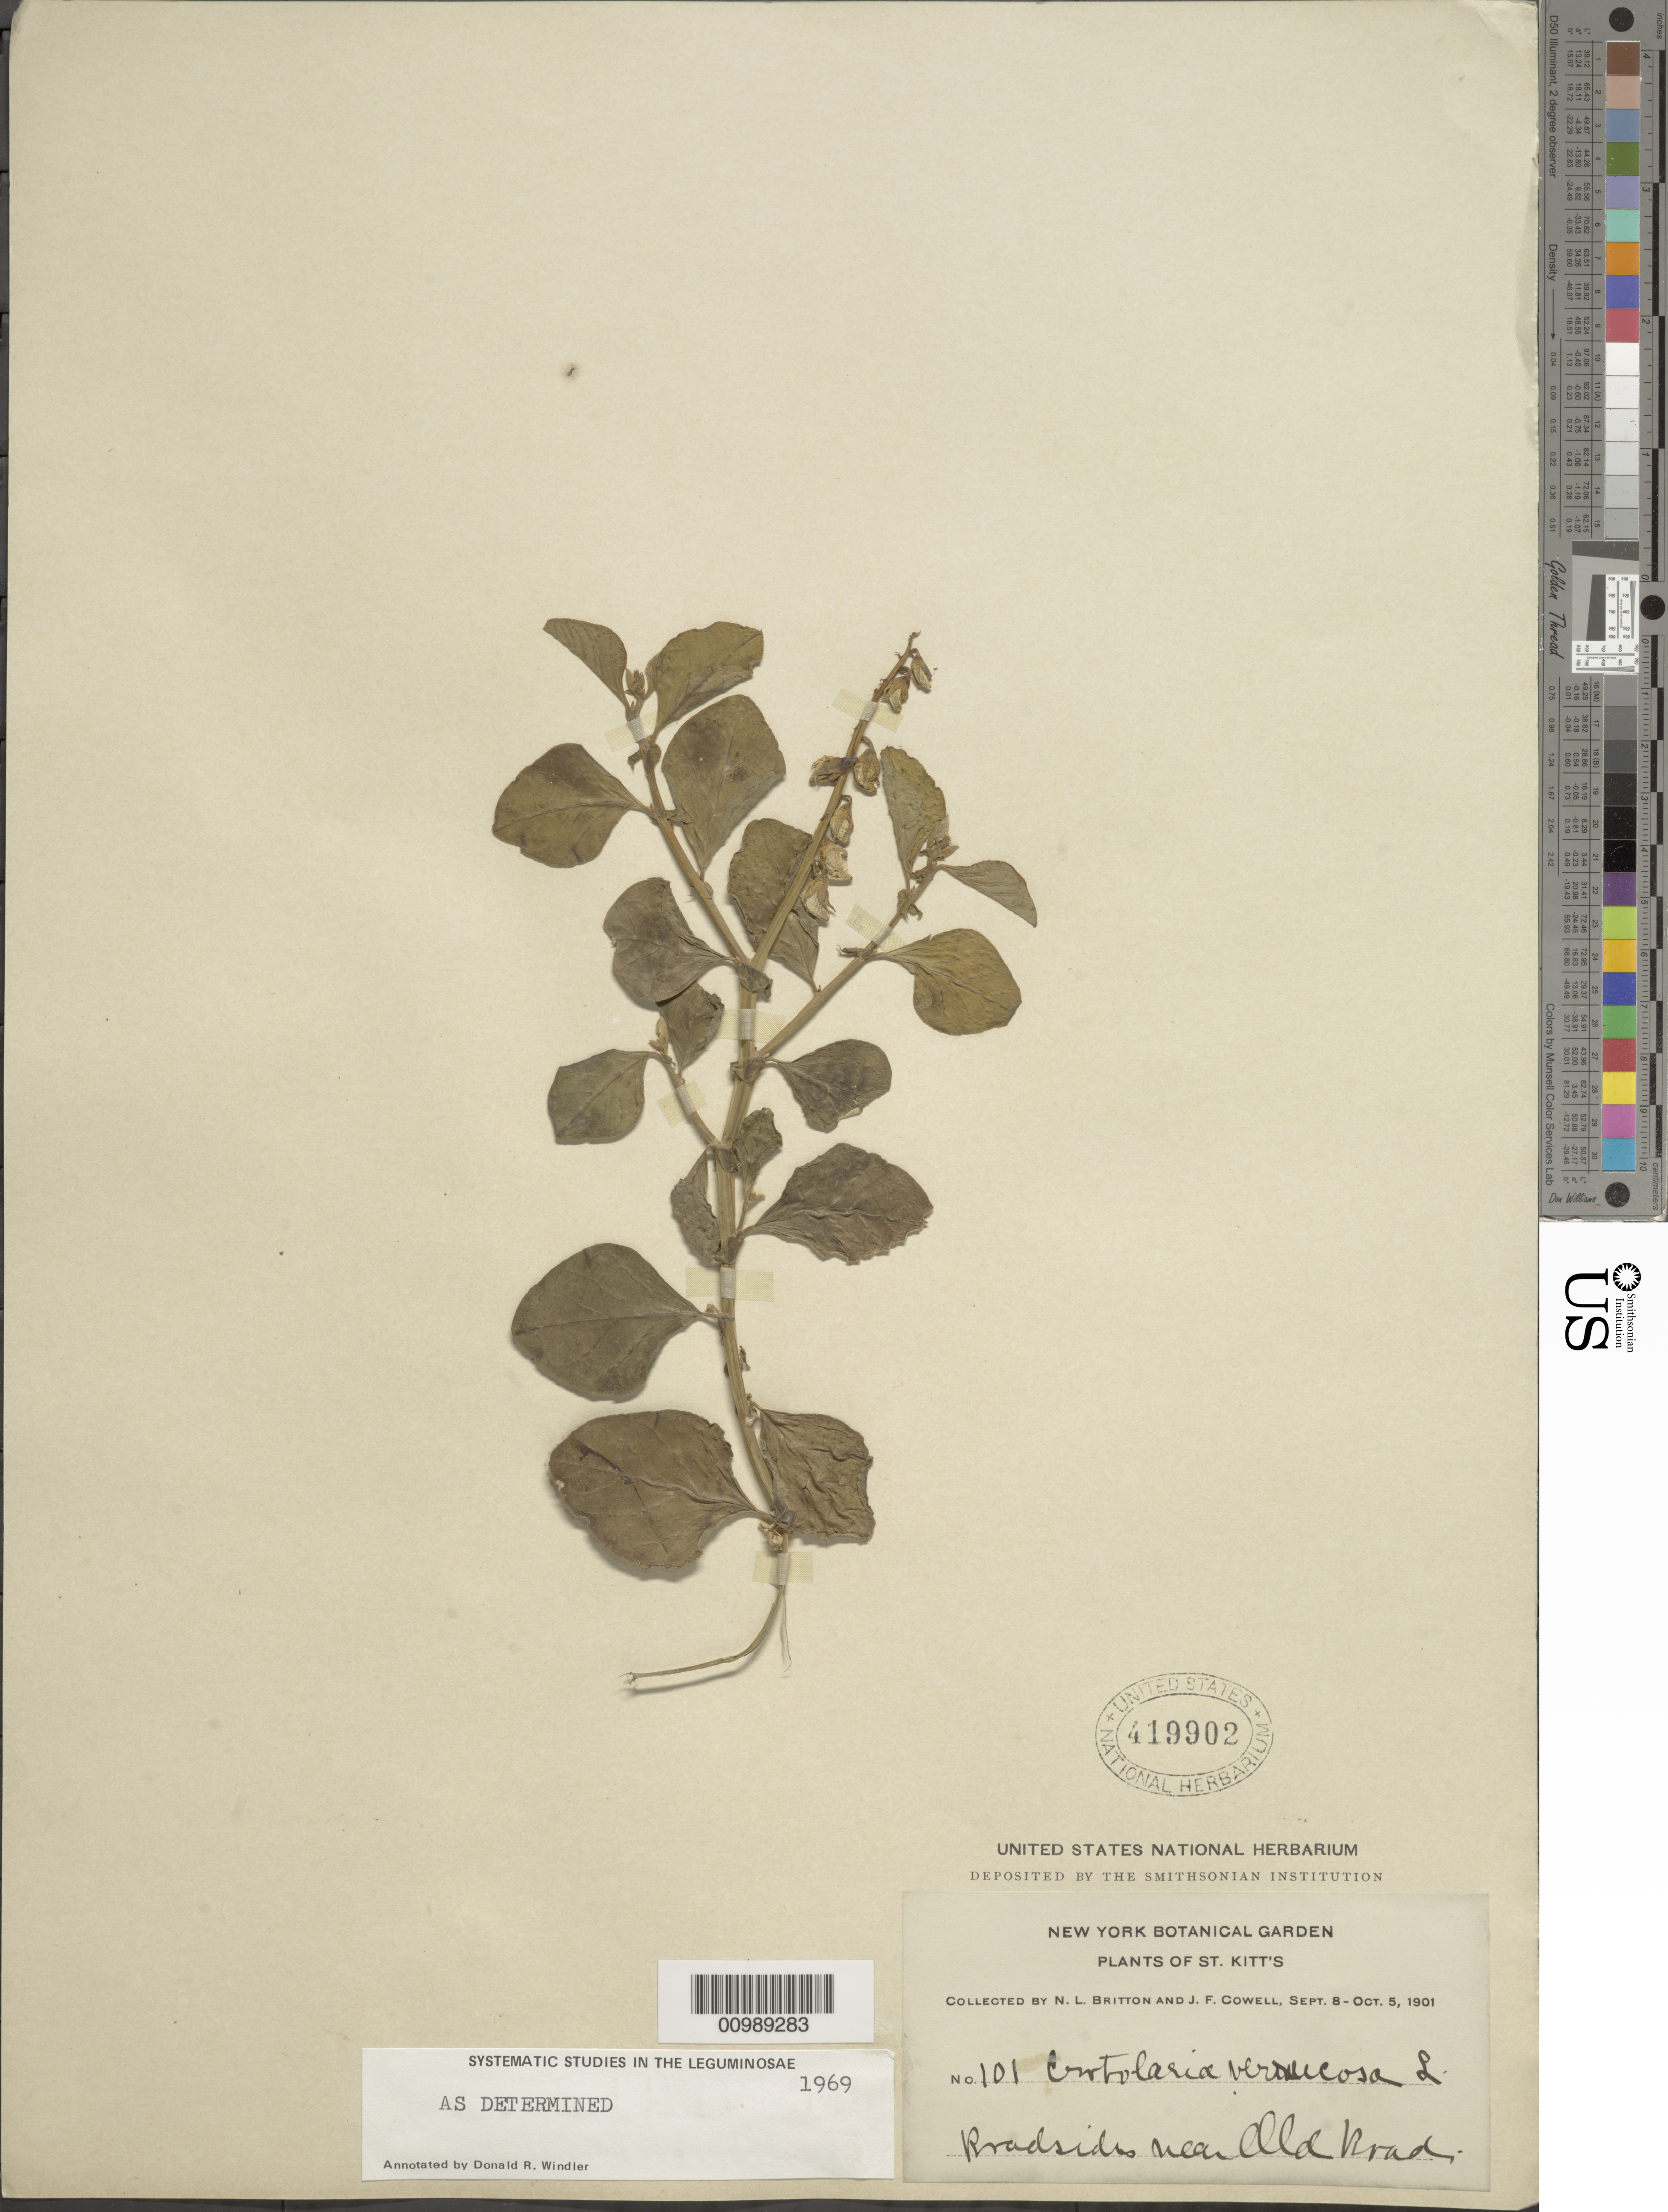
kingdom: Plantae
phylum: Tracheophyta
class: Magnoliopsida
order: Fabales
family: Fabaceae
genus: Crotalaria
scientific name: Crotalaria verrucosa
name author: L.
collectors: N. Britton & J. F. Cowell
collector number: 101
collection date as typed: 08 Sep 1901 to 05 Oct 1901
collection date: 1901-09-08/1901-10-05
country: St. Christopher-Nevis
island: St. Christopher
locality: Roadsides near Llld road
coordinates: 0 N, 0 E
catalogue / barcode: US 419902